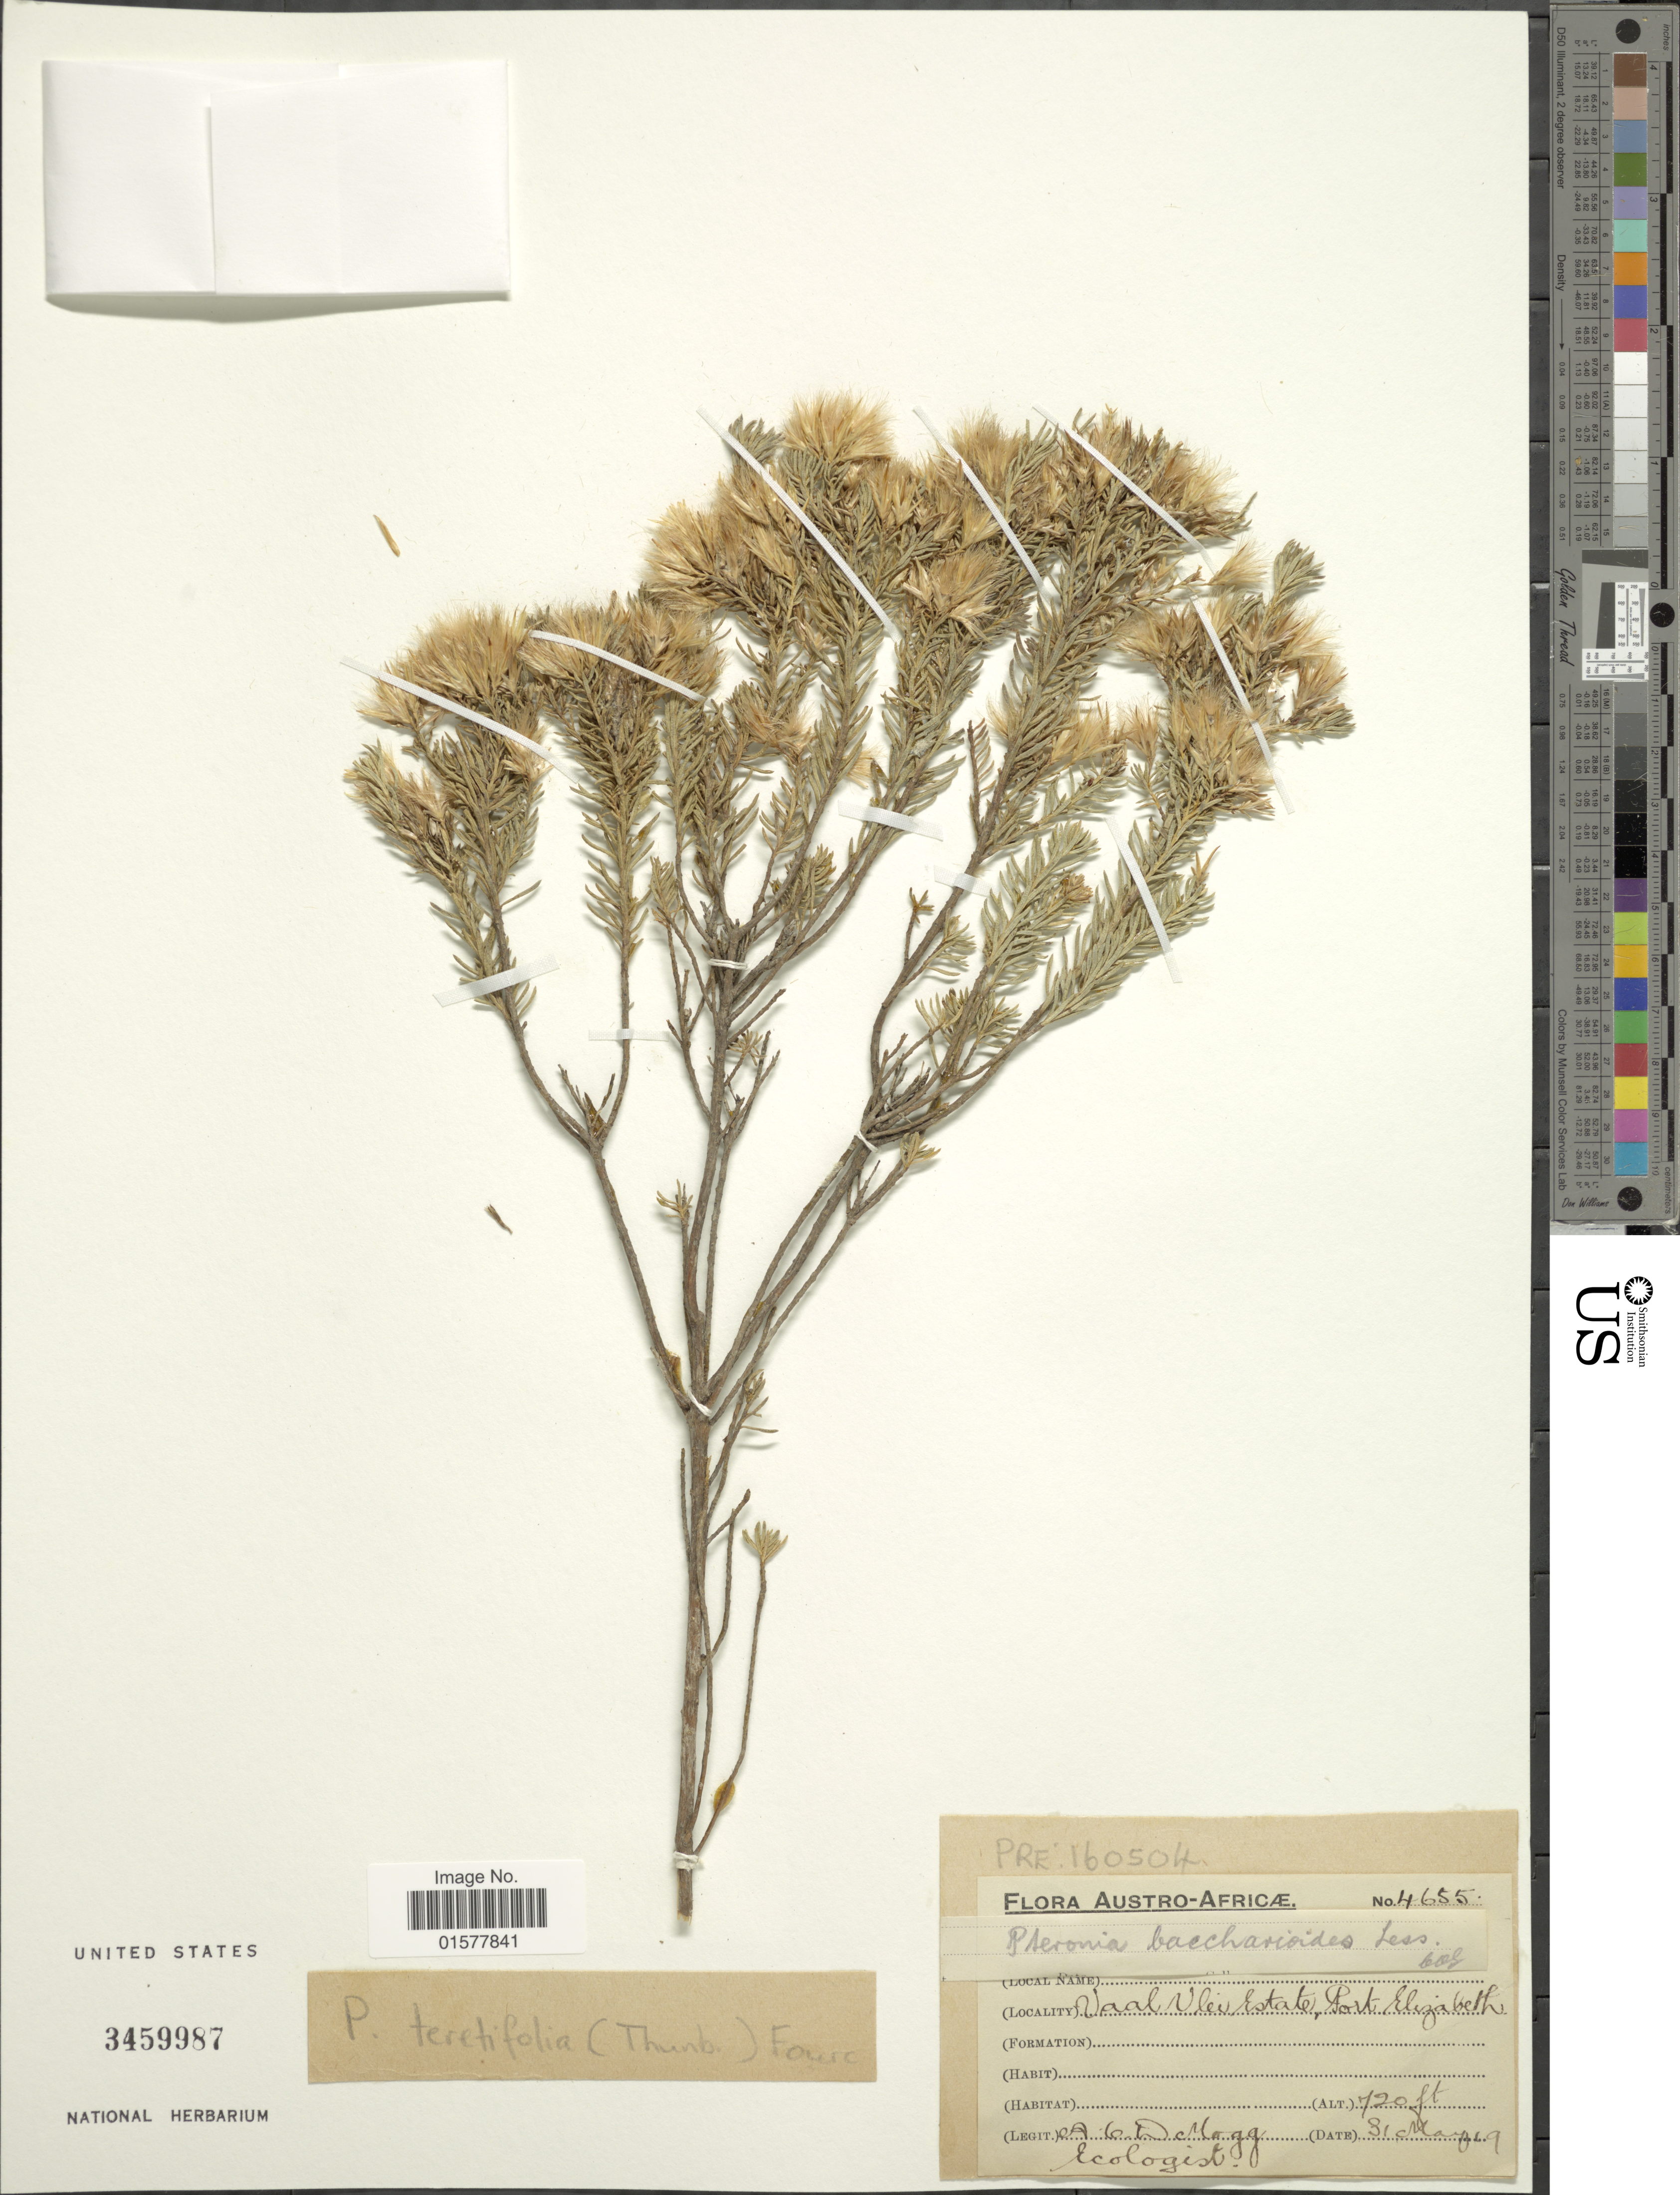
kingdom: Plantae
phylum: Tracheophyta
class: Magnoliopsida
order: Asterales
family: Asteraceae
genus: Pteronia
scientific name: Pteronia teretifolia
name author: (Thunb.) Fourc.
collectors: A. O. Mogg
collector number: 4655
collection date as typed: Transcribed d/m/y: 31/3/19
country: South Africa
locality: Vaal Vlei Estate, Port Elizabeth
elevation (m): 219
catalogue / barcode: US 3459987